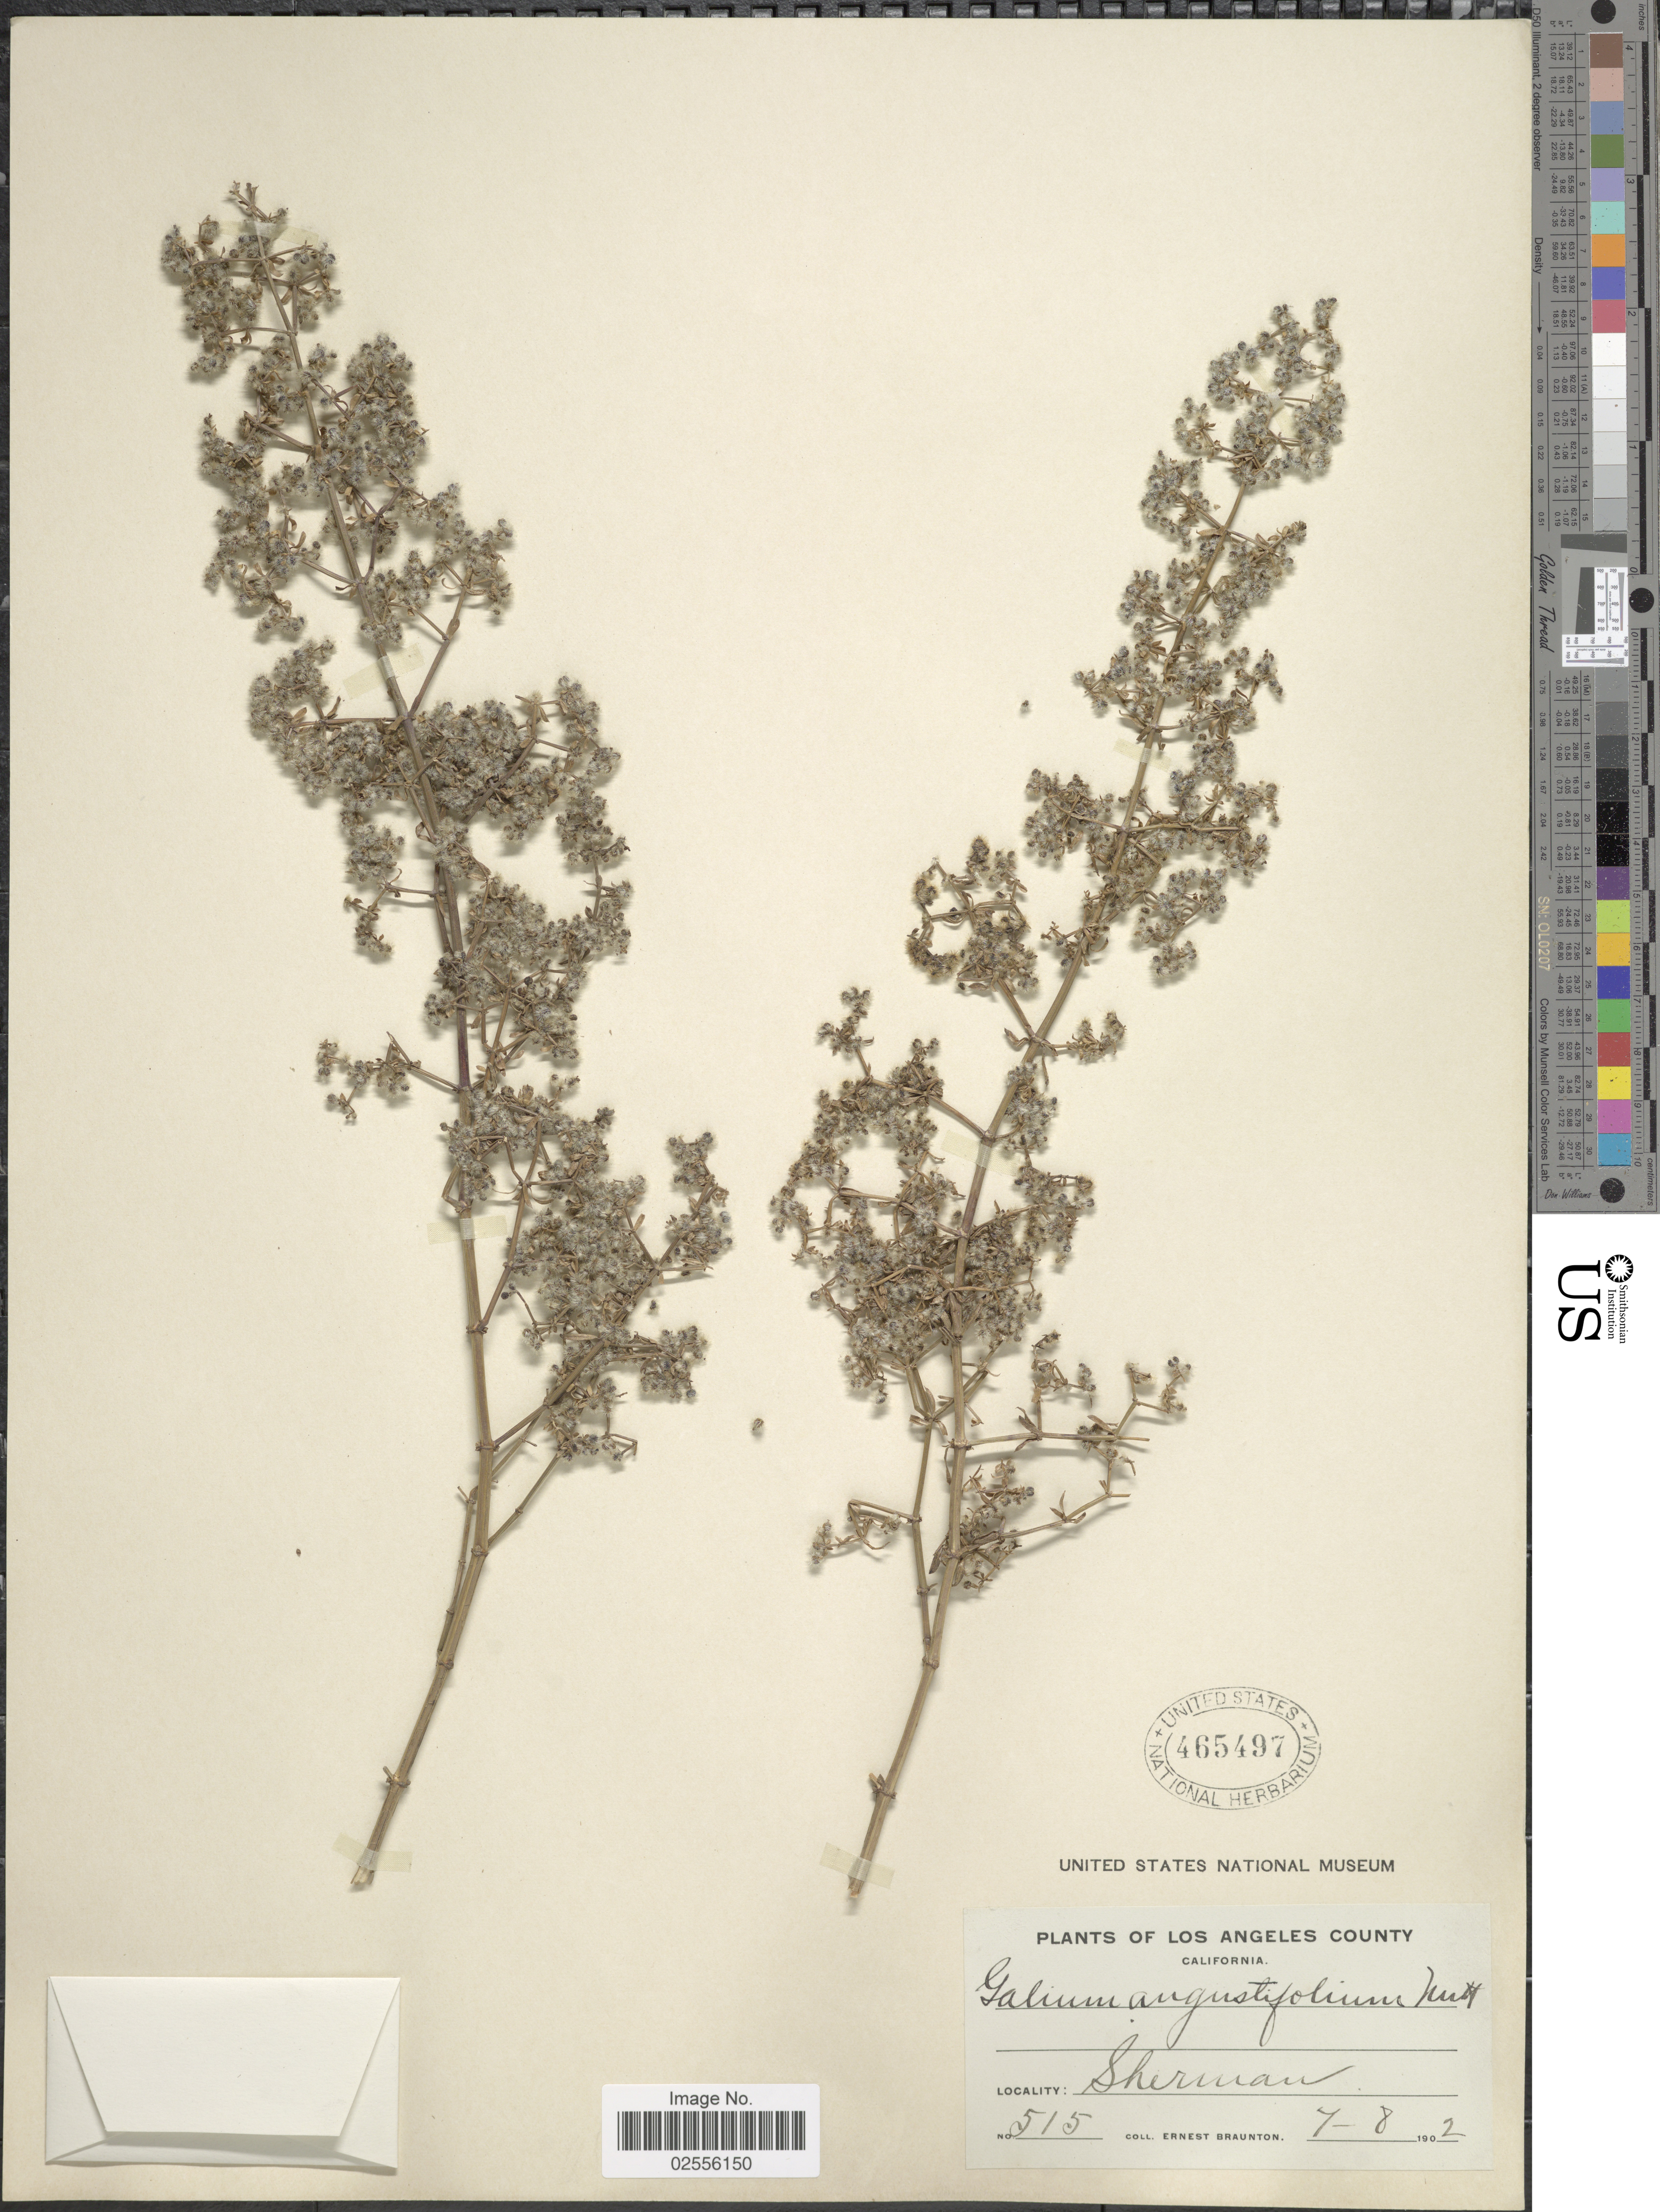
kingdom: Plantae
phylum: Tracheophyta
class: Magnoliopsida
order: Gentianales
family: Rubiaceae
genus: Galium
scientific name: Galium angustifolium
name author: Nutt.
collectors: E. Braunton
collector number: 515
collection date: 1902-08-07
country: United States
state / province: California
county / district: Los Angeles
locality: Los Angeles County, Sherman.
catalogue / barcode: US 465497